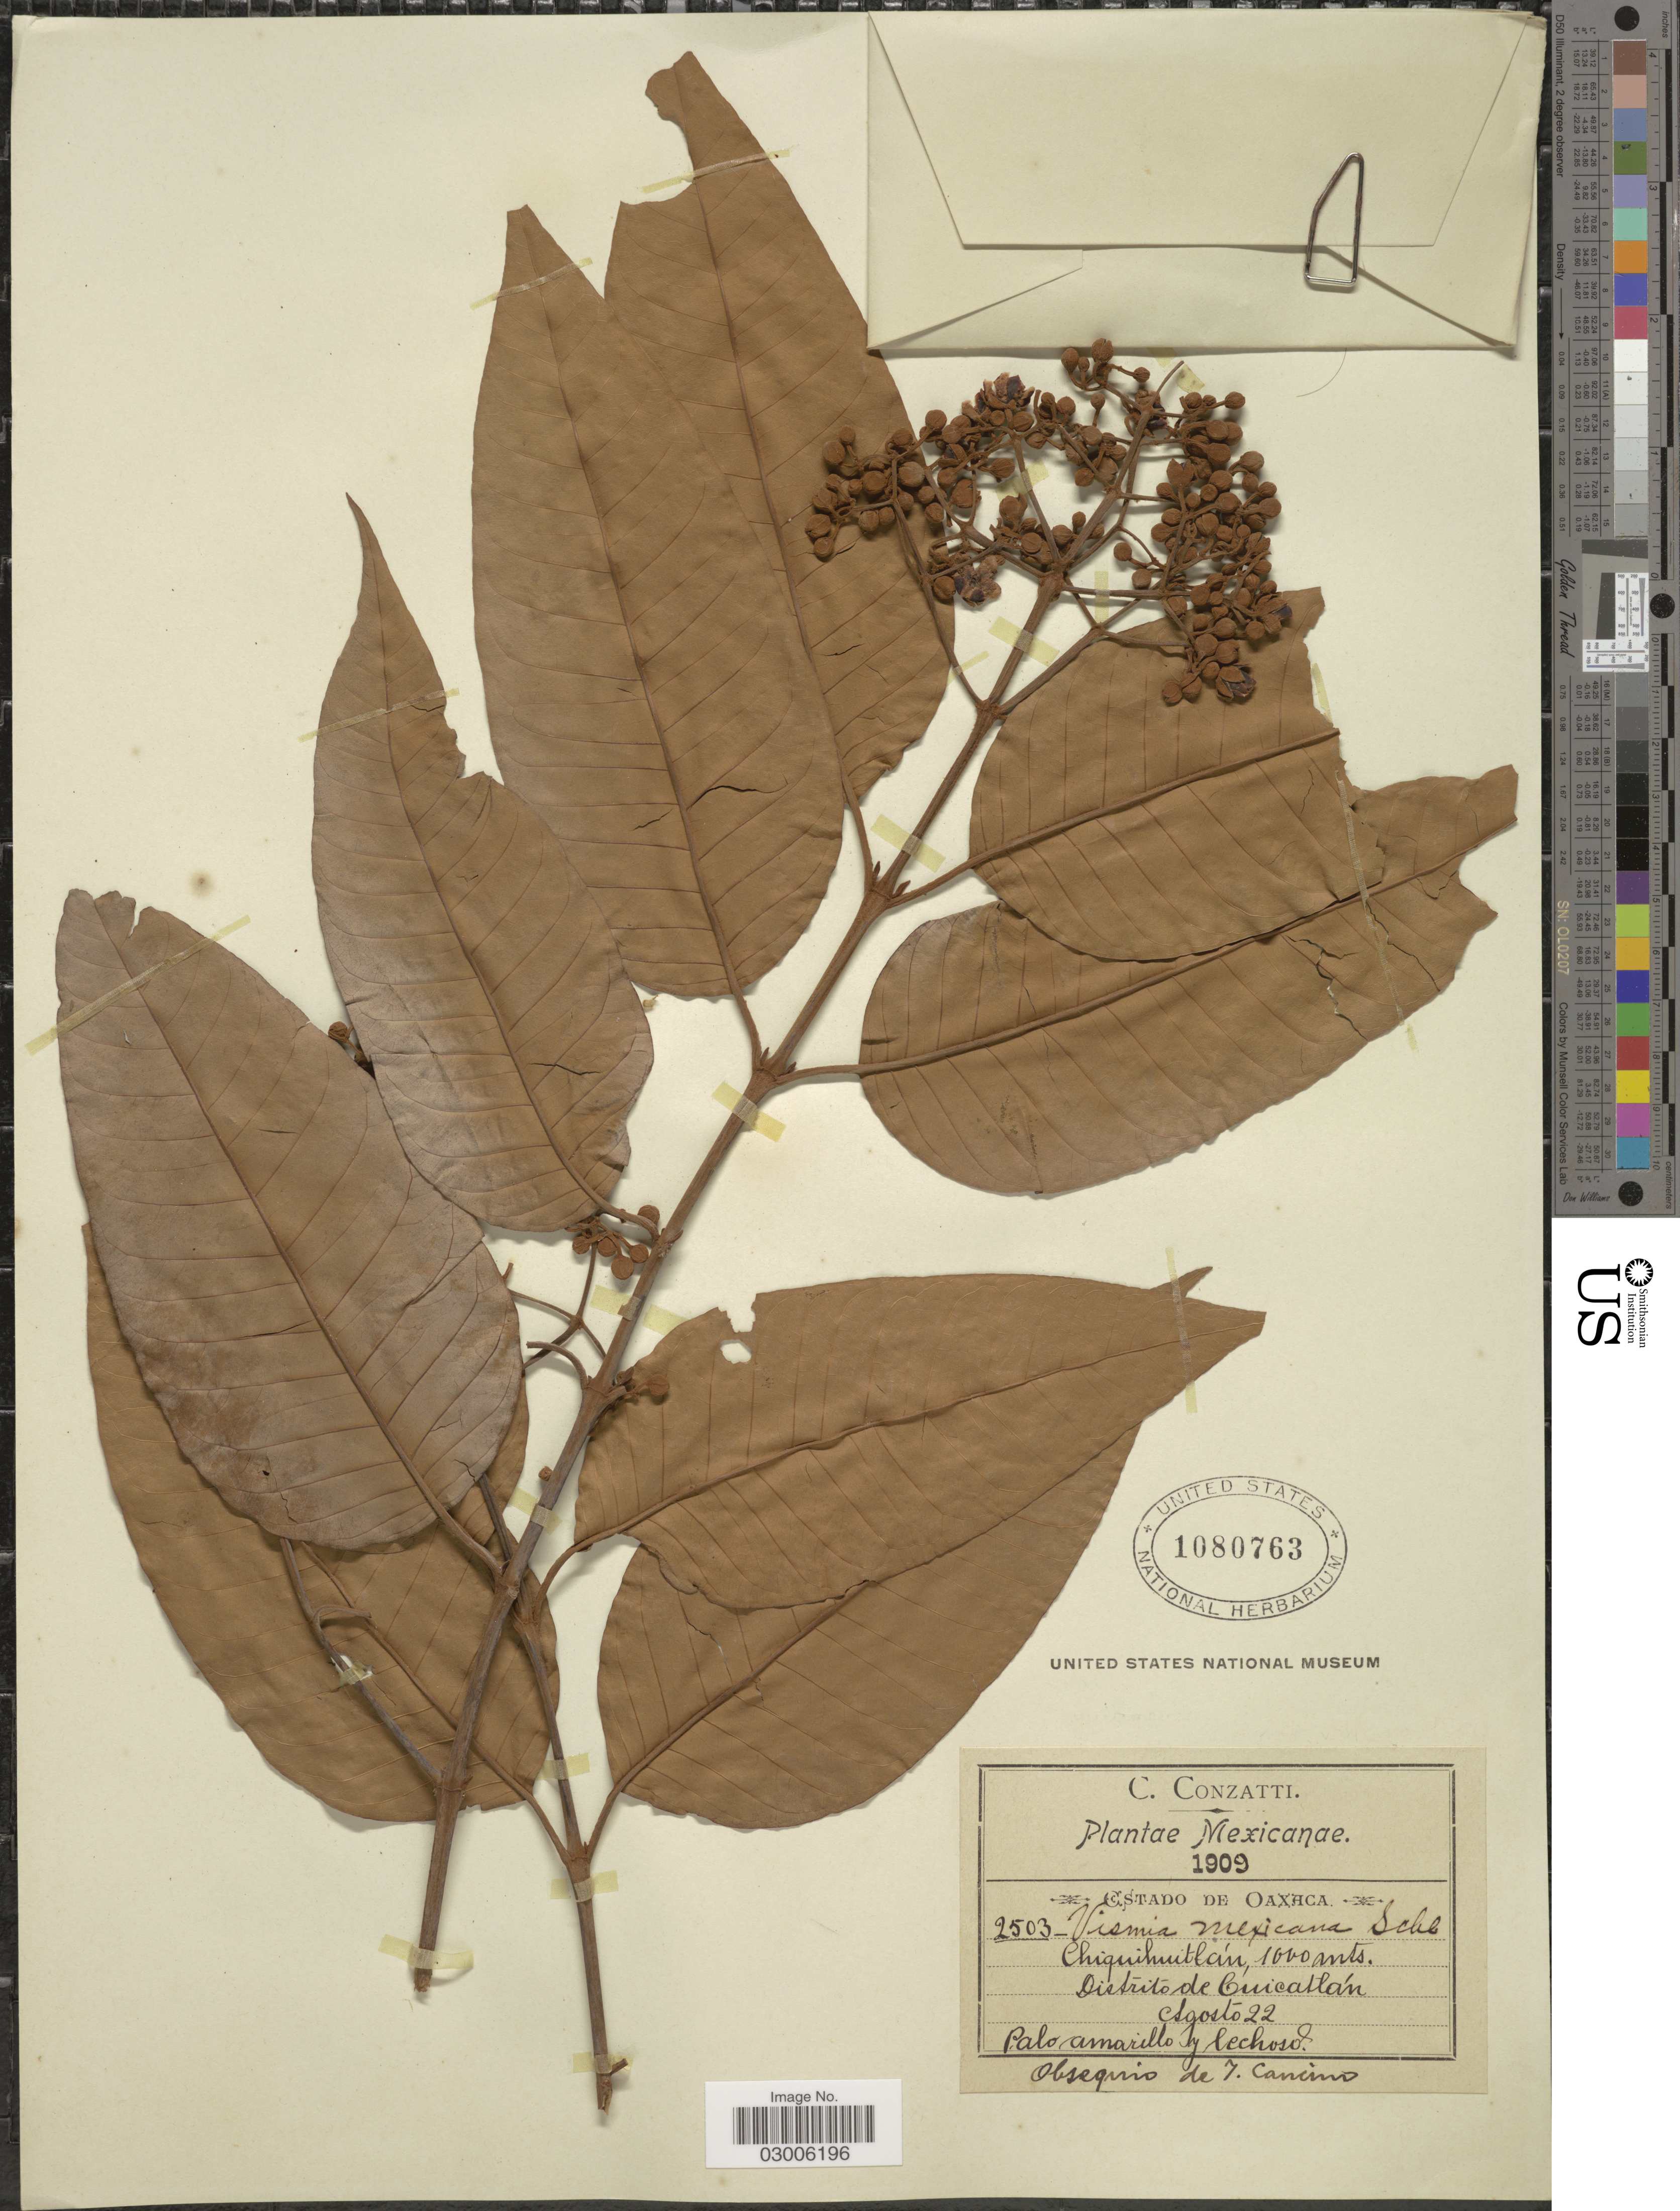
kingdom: Plantae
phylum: Tracheophyta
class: Magnoliopsida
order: Malpighiales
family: Hypericaceae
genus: Vismia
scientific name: Vismia baccifera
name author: (L.) Triana & Planch.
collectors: C. Conzatti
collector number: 2503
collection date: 1909-08-22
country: Mexico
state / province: Oaxaca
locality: Chiquihuitlán. Distrito de Cuicaltán.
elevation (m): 1000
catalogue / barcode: US 1080763